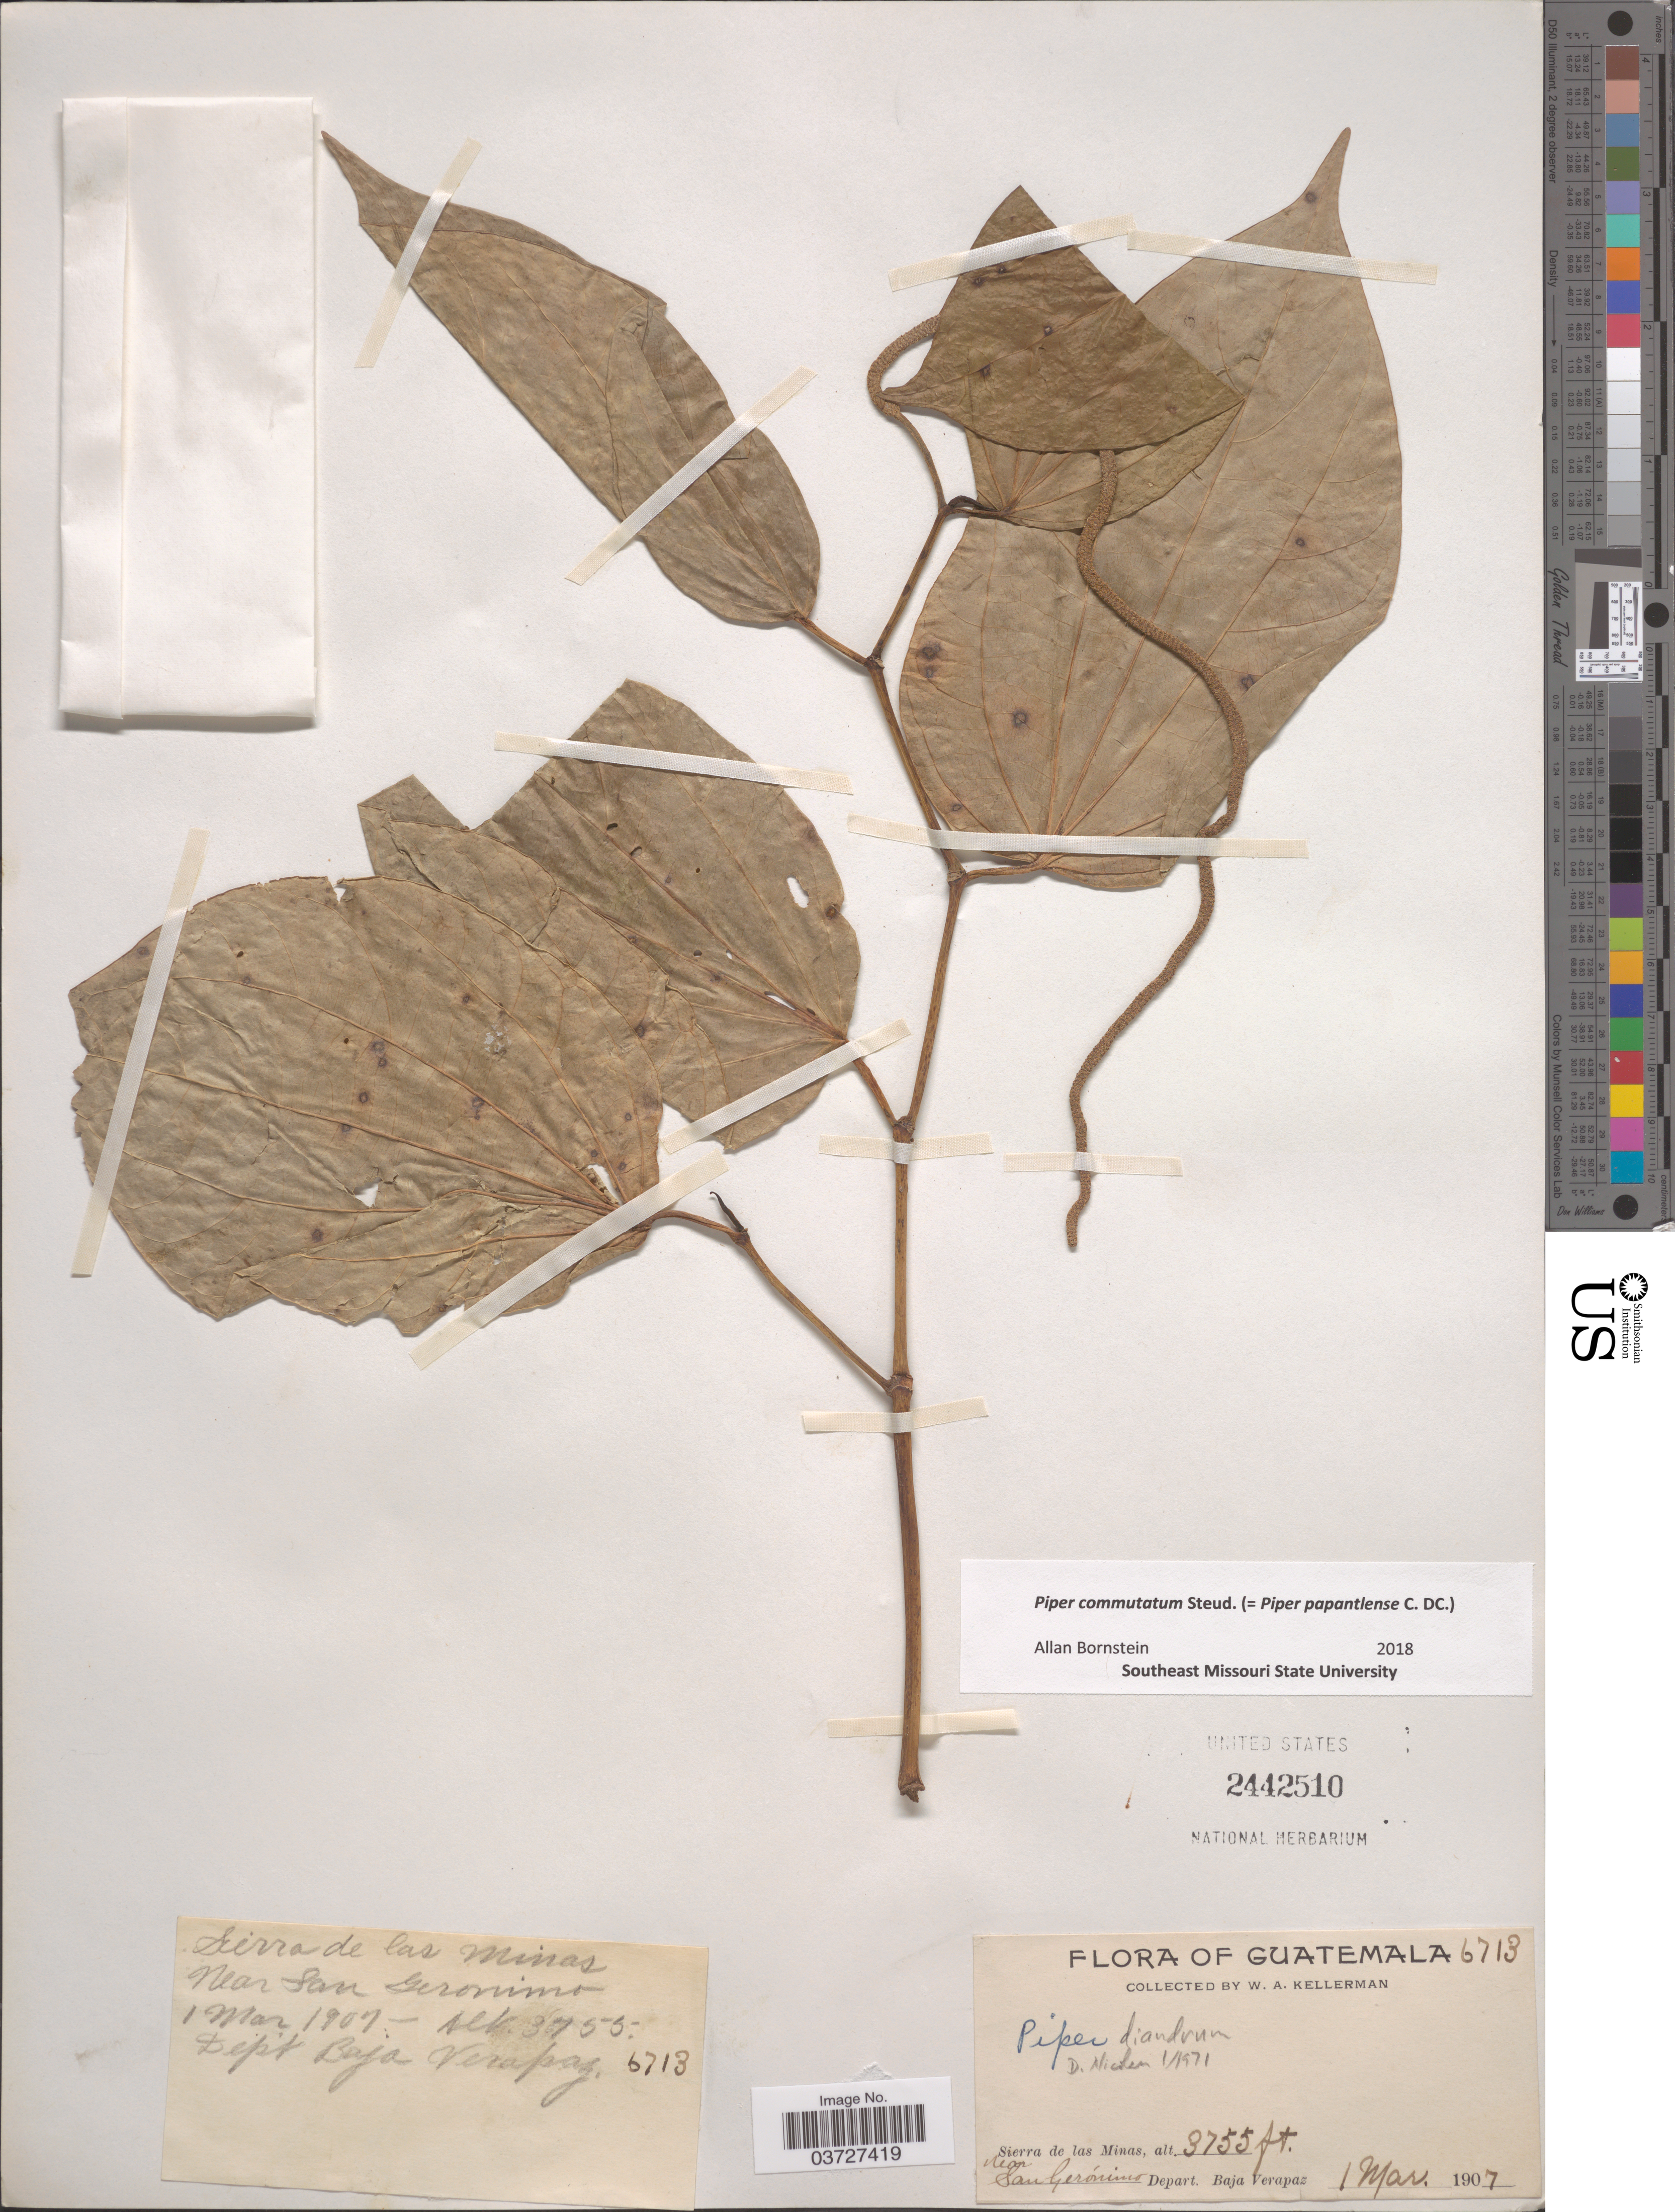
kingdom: Plantae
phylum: Tracheophyta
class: Magnoliopsida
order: Piperales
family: Piperaceae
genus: Piper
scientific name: Piper commutatum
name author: Steud.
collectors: W. Kellerman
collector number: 6713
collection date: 1907-03-01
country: Guatemala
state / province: Baja Verapaz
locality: Sierra de las Minas. Near San Gerónimo. Depart. Baja Verapaz.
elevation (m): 1145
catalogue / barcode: US 2442510